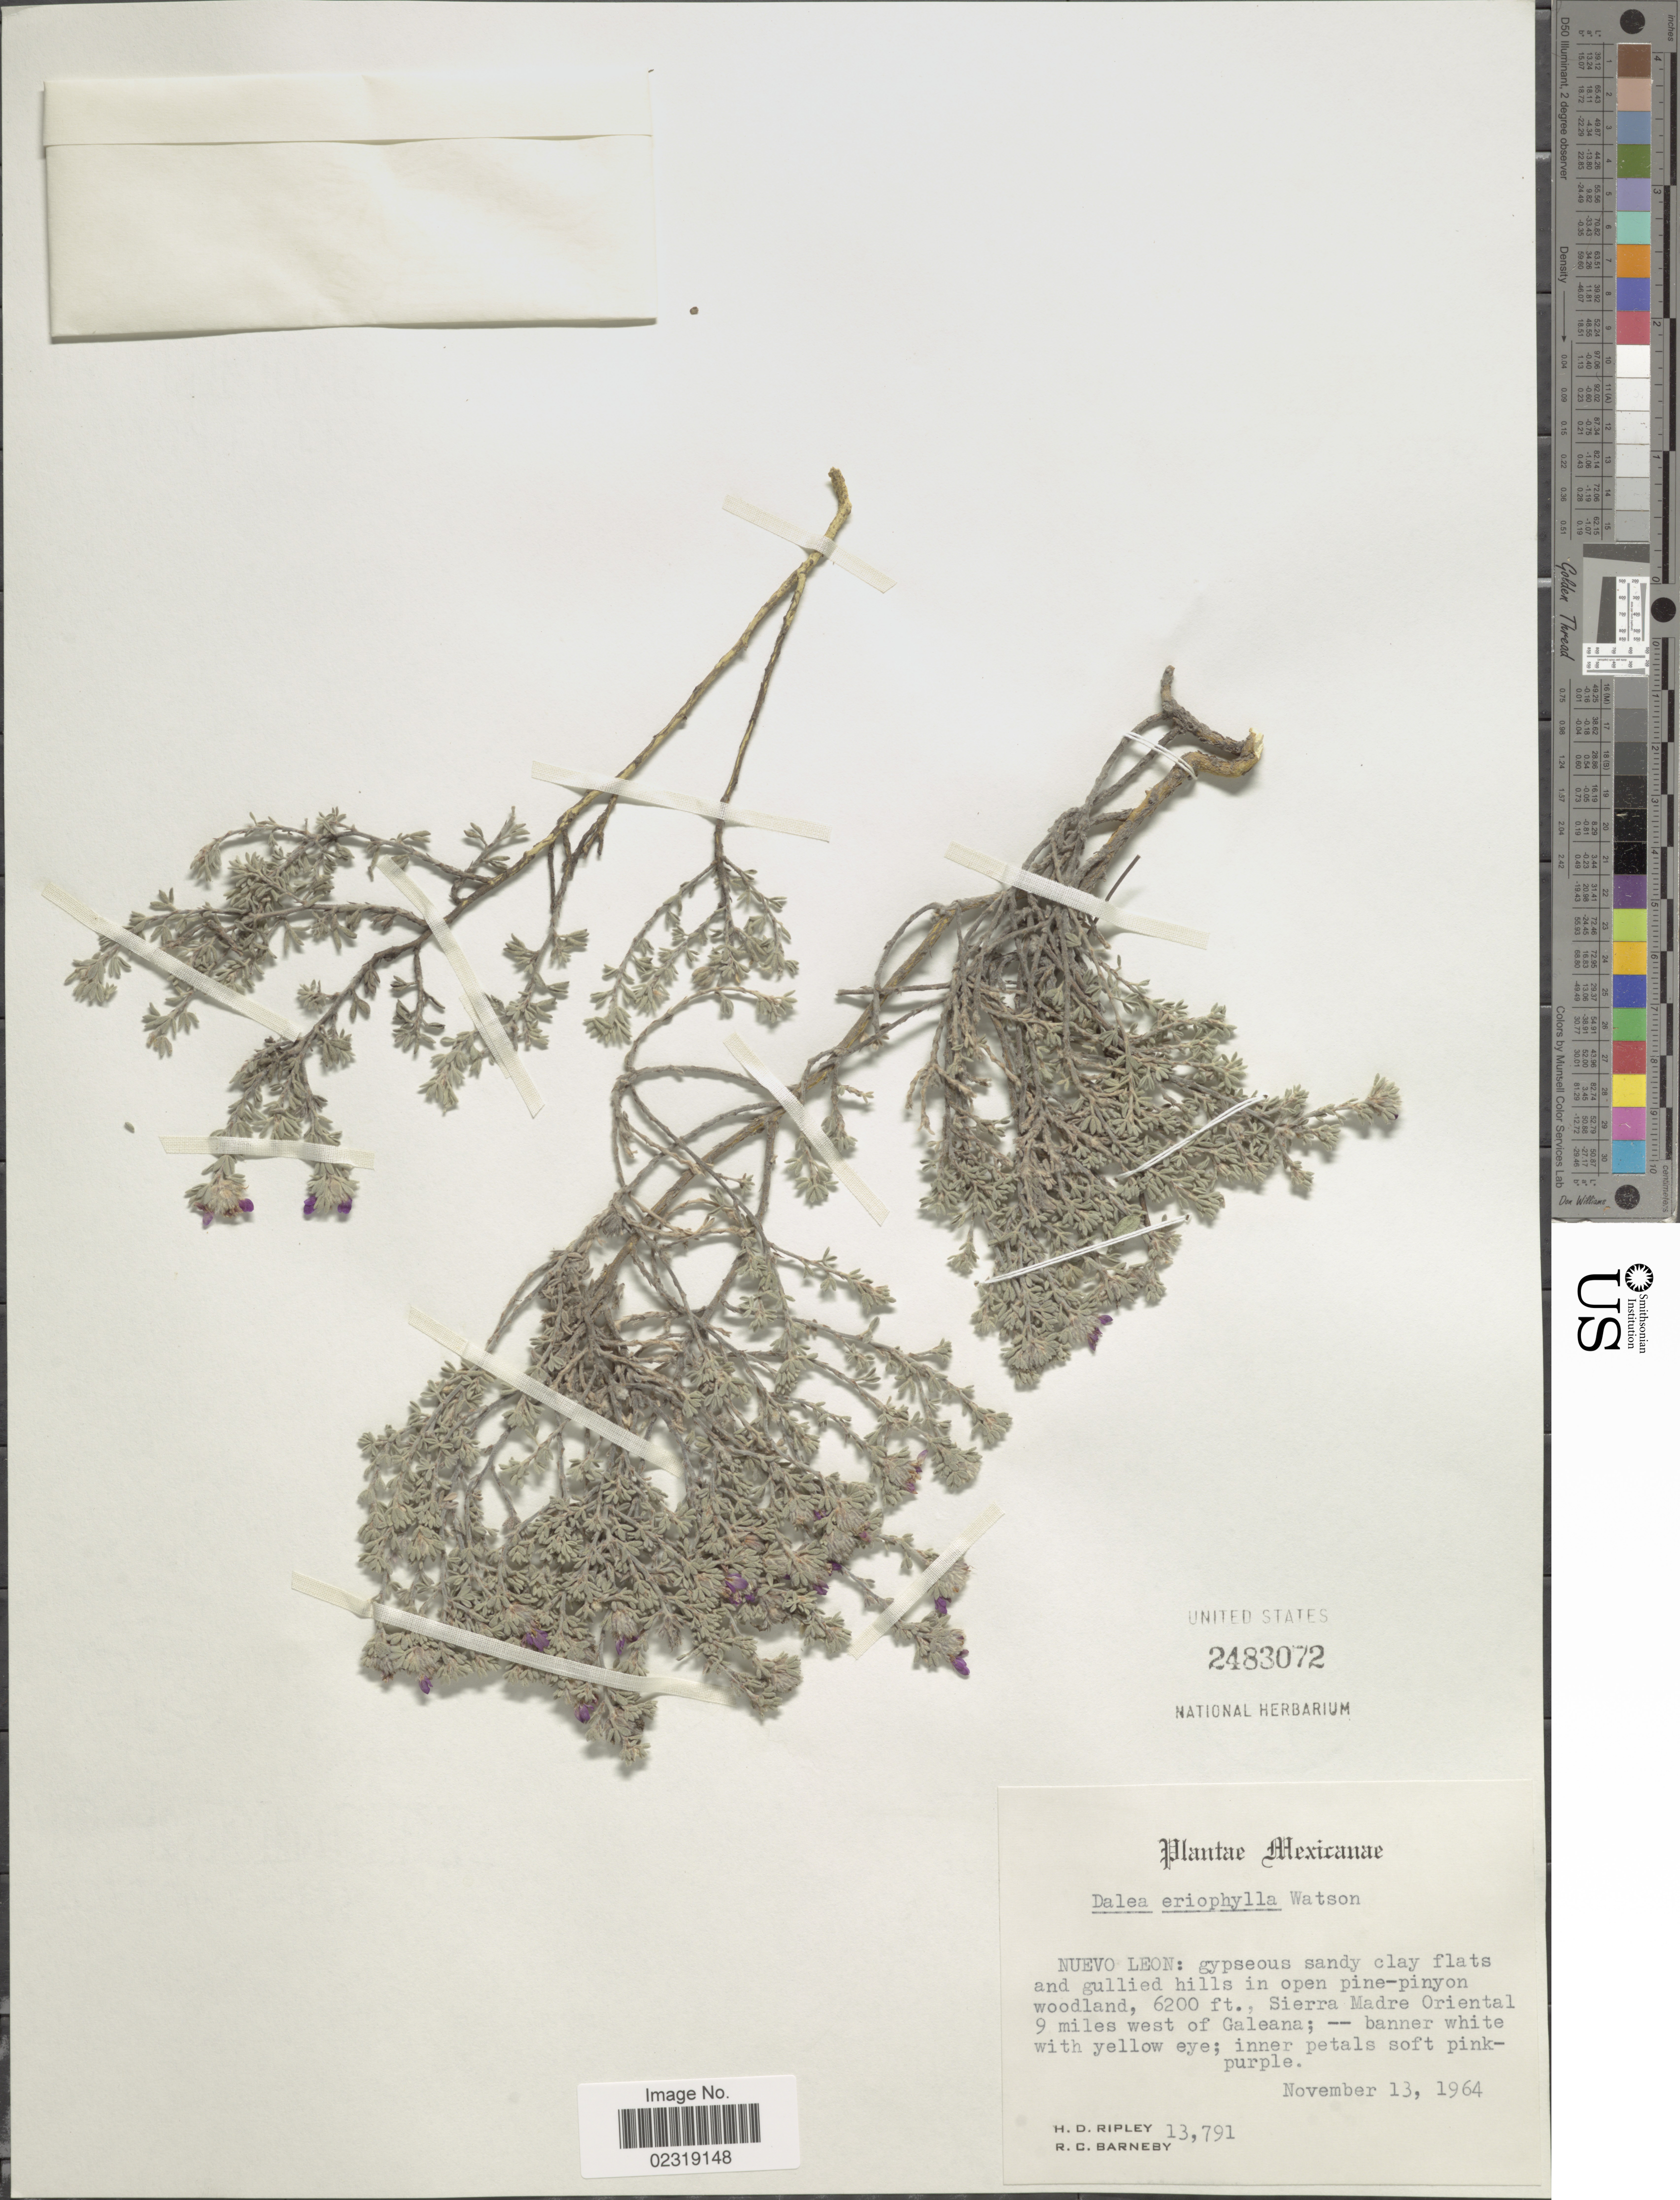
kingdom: Plantae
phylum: Tracheophyta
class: Magnoliopsida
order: Fabales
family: Fabaceae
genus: Dalea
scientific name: Dalea eriophylla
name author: S. Watson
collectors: H. Ripley & R. C. Barneby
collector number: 13791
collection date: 1964-11-13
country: Mexico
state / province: Nuevo León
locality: Nuevo Leon: Sierra Madre Oriental 9 miles west of Galeana.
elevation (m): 1890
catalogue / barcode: US 2483072